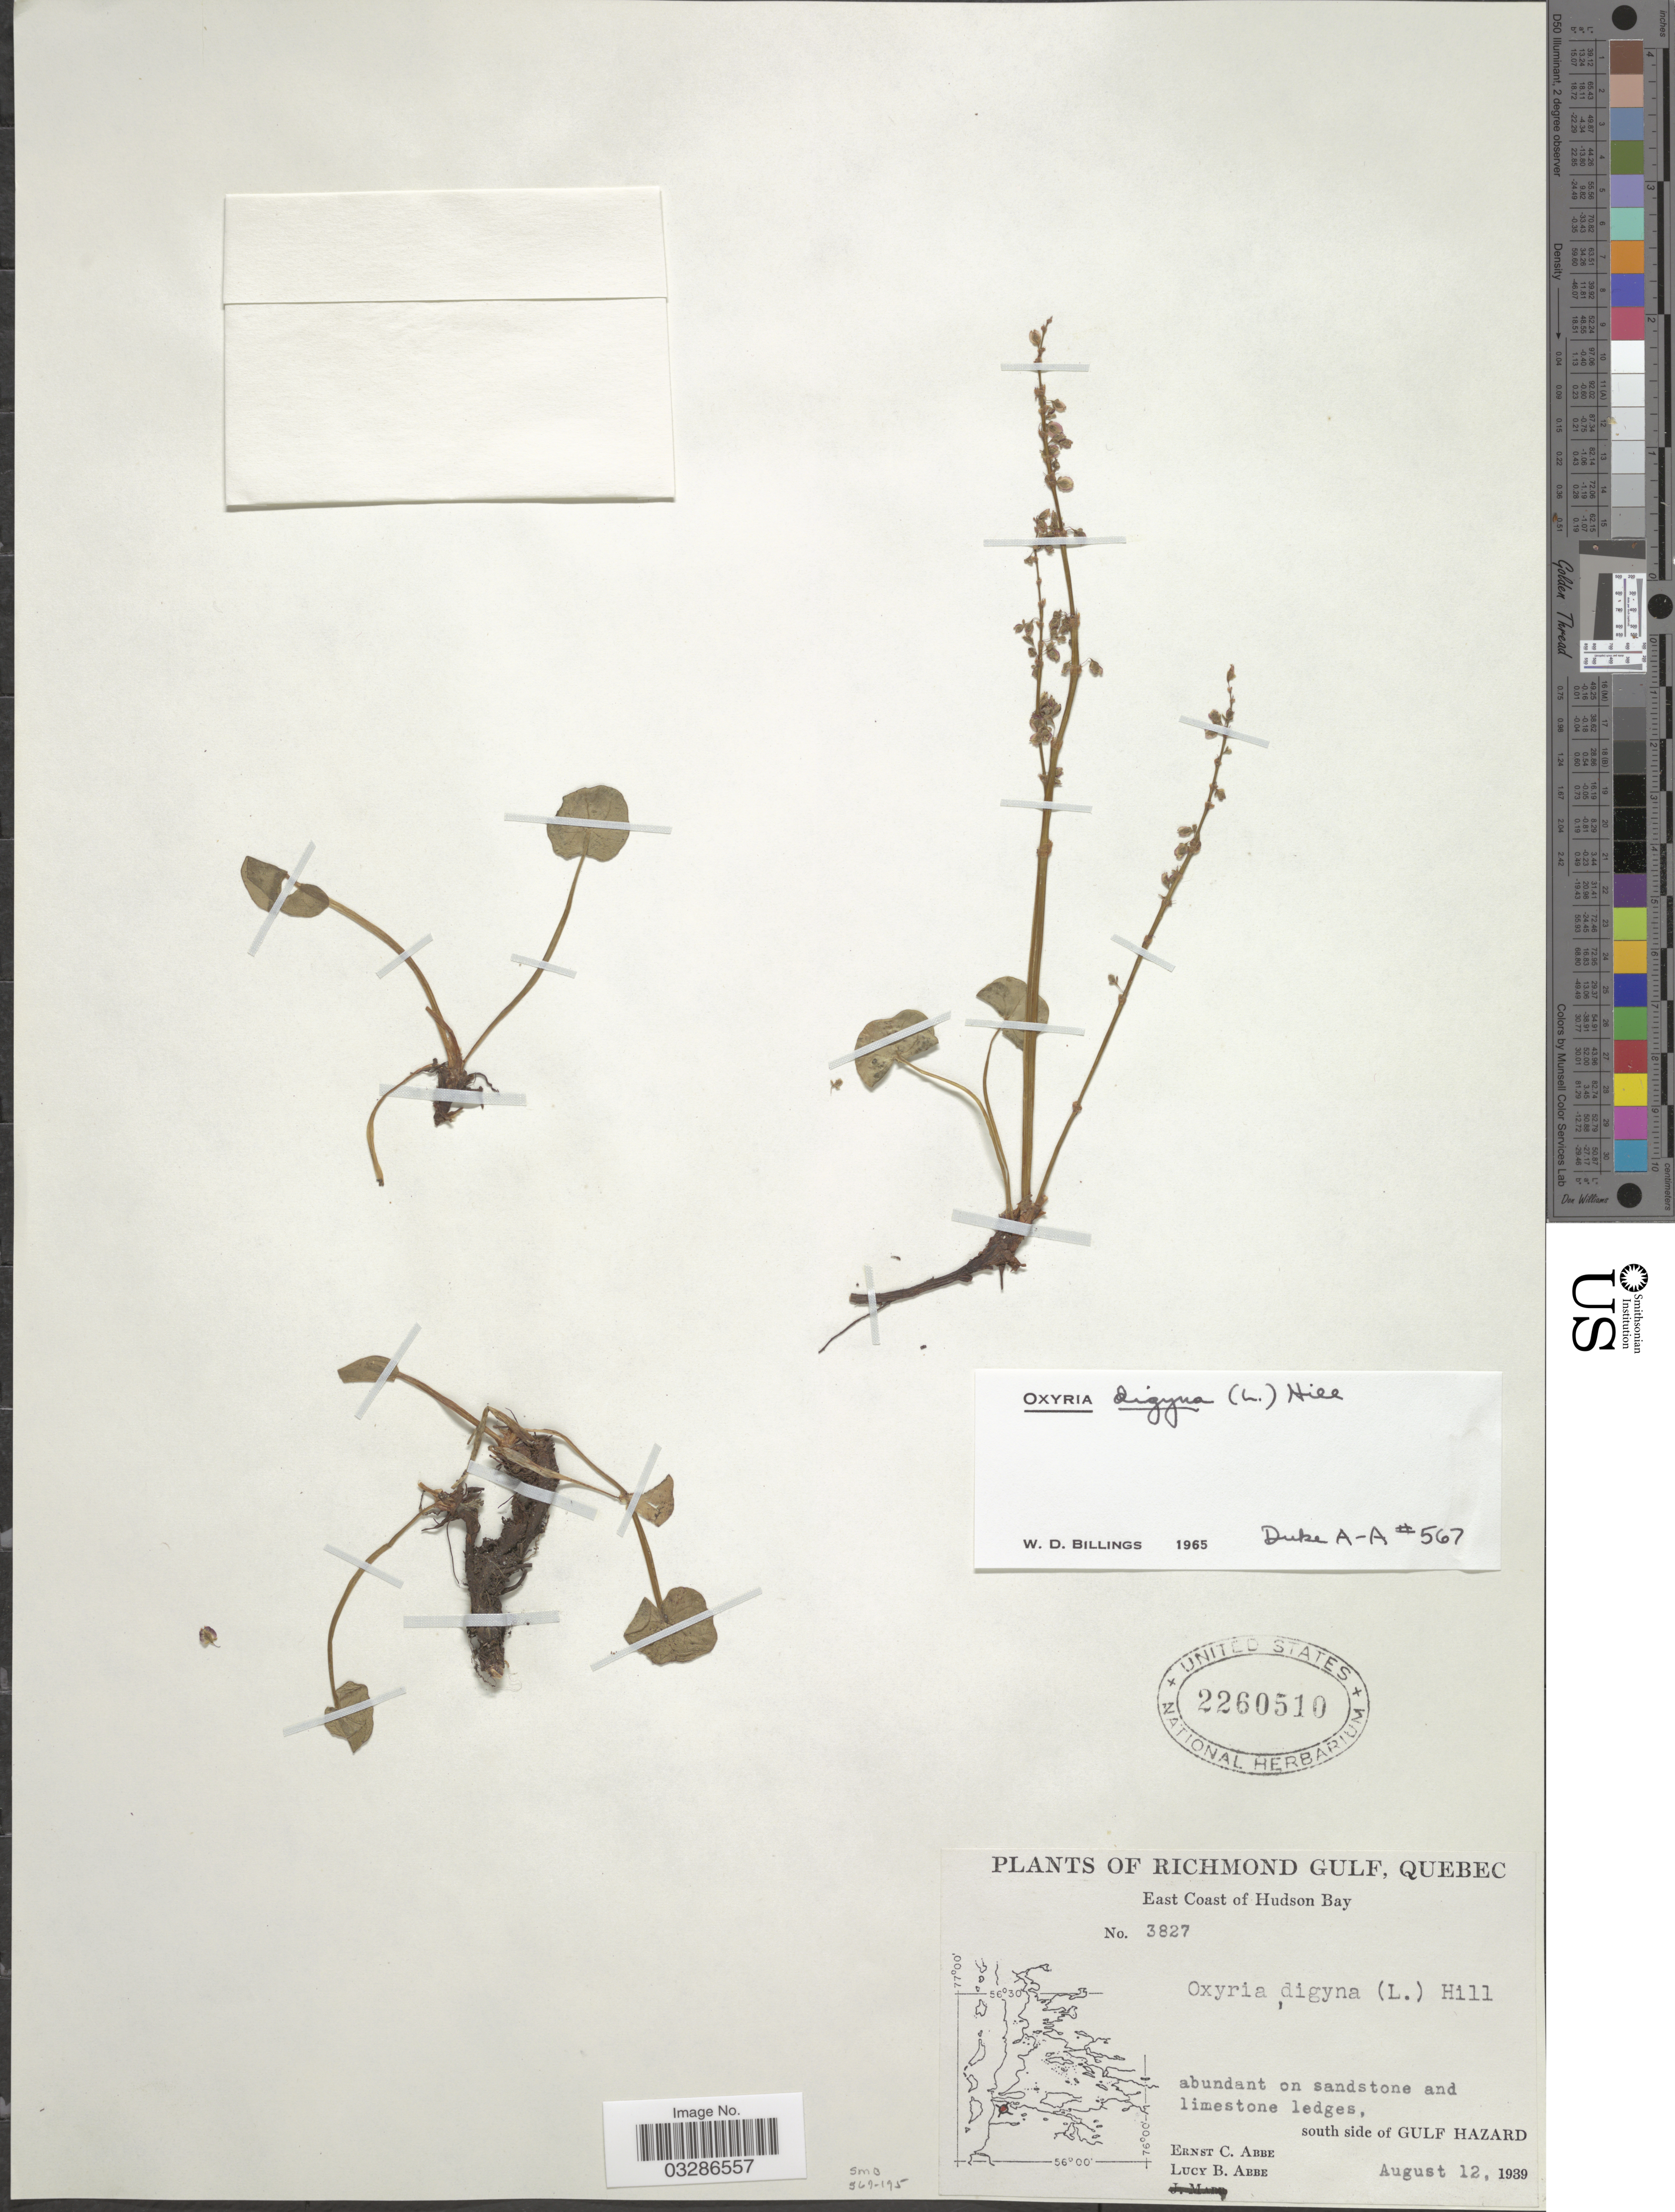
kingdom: Plantae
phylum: Tracheophyta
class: Magnoliopsida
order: Caryophyllales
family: Polygonaceae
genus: Oxyria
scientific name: Oxyria digyna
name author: (L.) Hill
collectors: E. C. Abbe & L. B. Abbe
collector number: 3827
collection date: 1939-08-12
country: Canada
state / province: Quebec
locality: Richmond Gulf, East Coast of Hudson Bay, south side of Gulf Hazard.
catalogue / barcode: US 2260510